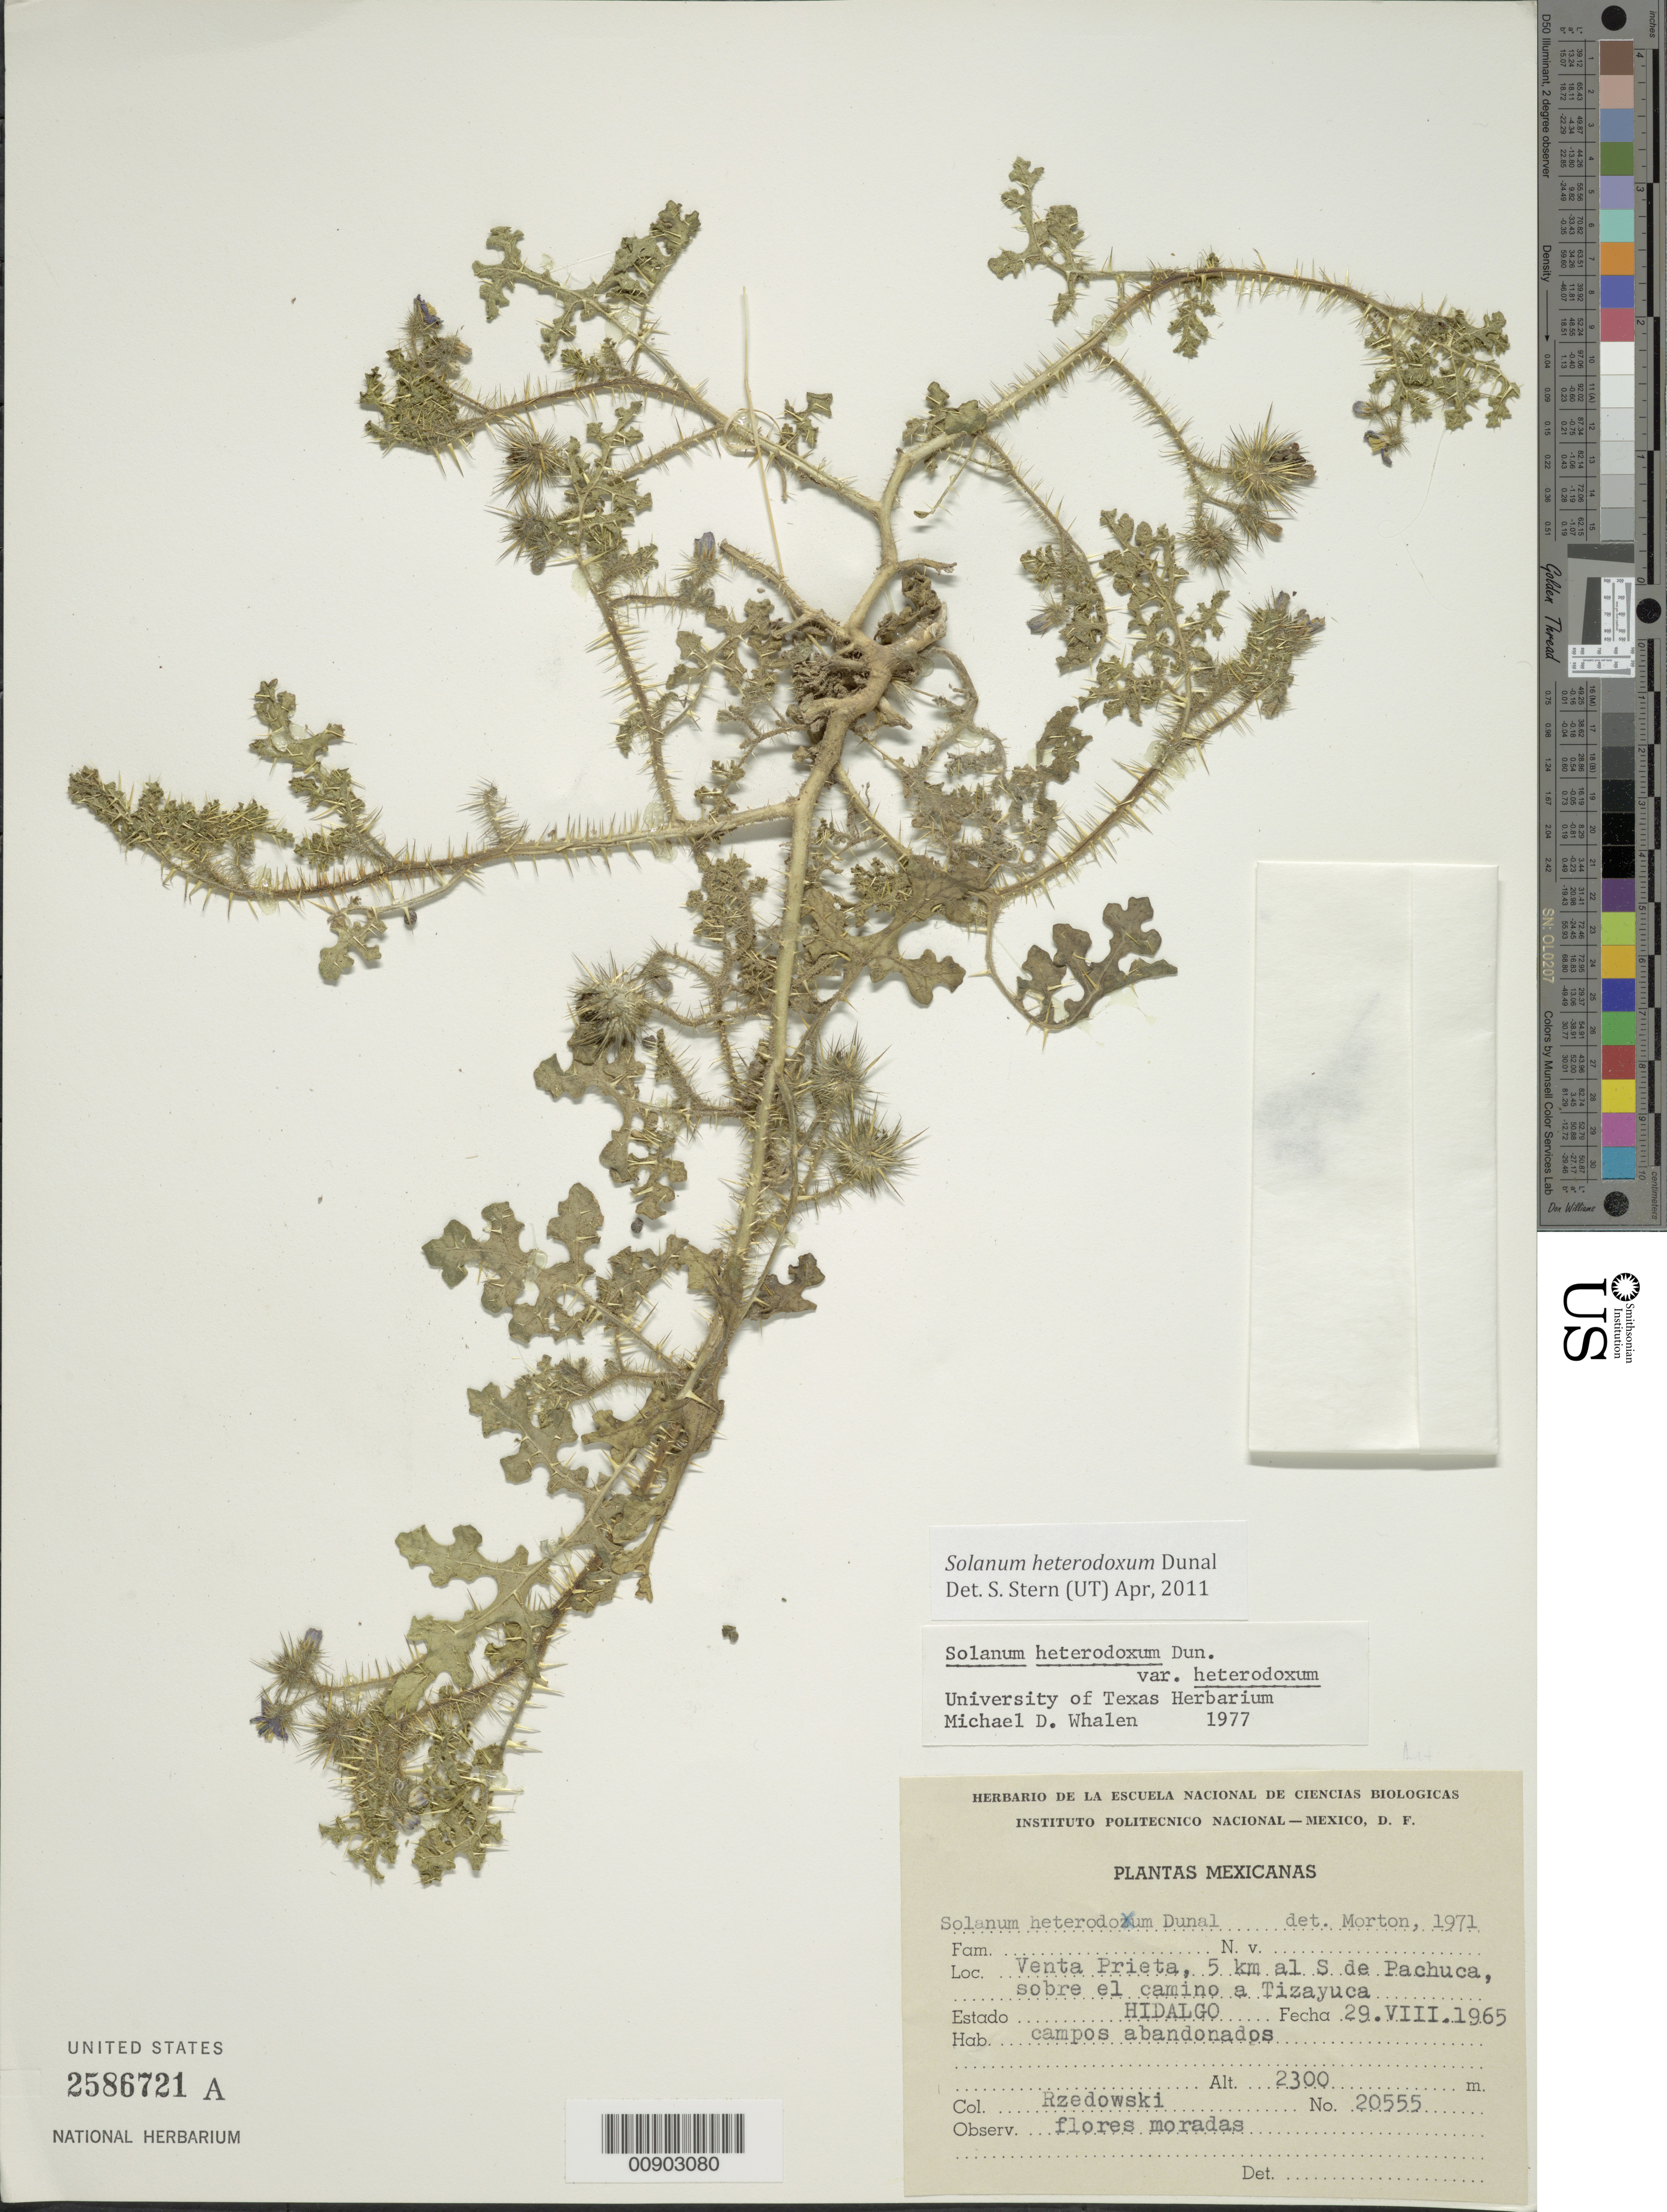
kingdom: Plantae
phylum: Tracheophyta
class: Magnoliopsida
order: Solanales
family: Solanaceae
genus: Solanum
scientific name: Solanum heterodoxum var. heterodoxum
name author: Dunal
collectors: J. Rzedowski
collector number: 20555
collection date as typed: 29 Aug 1965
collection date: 1965-08-29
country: Mexico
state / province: Hidalgo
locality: Venta Prieta, 5 km al S de Pachuca, sobre el camino a Tizayuca.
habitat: Campos abandonados.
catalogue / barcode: US 2586721A